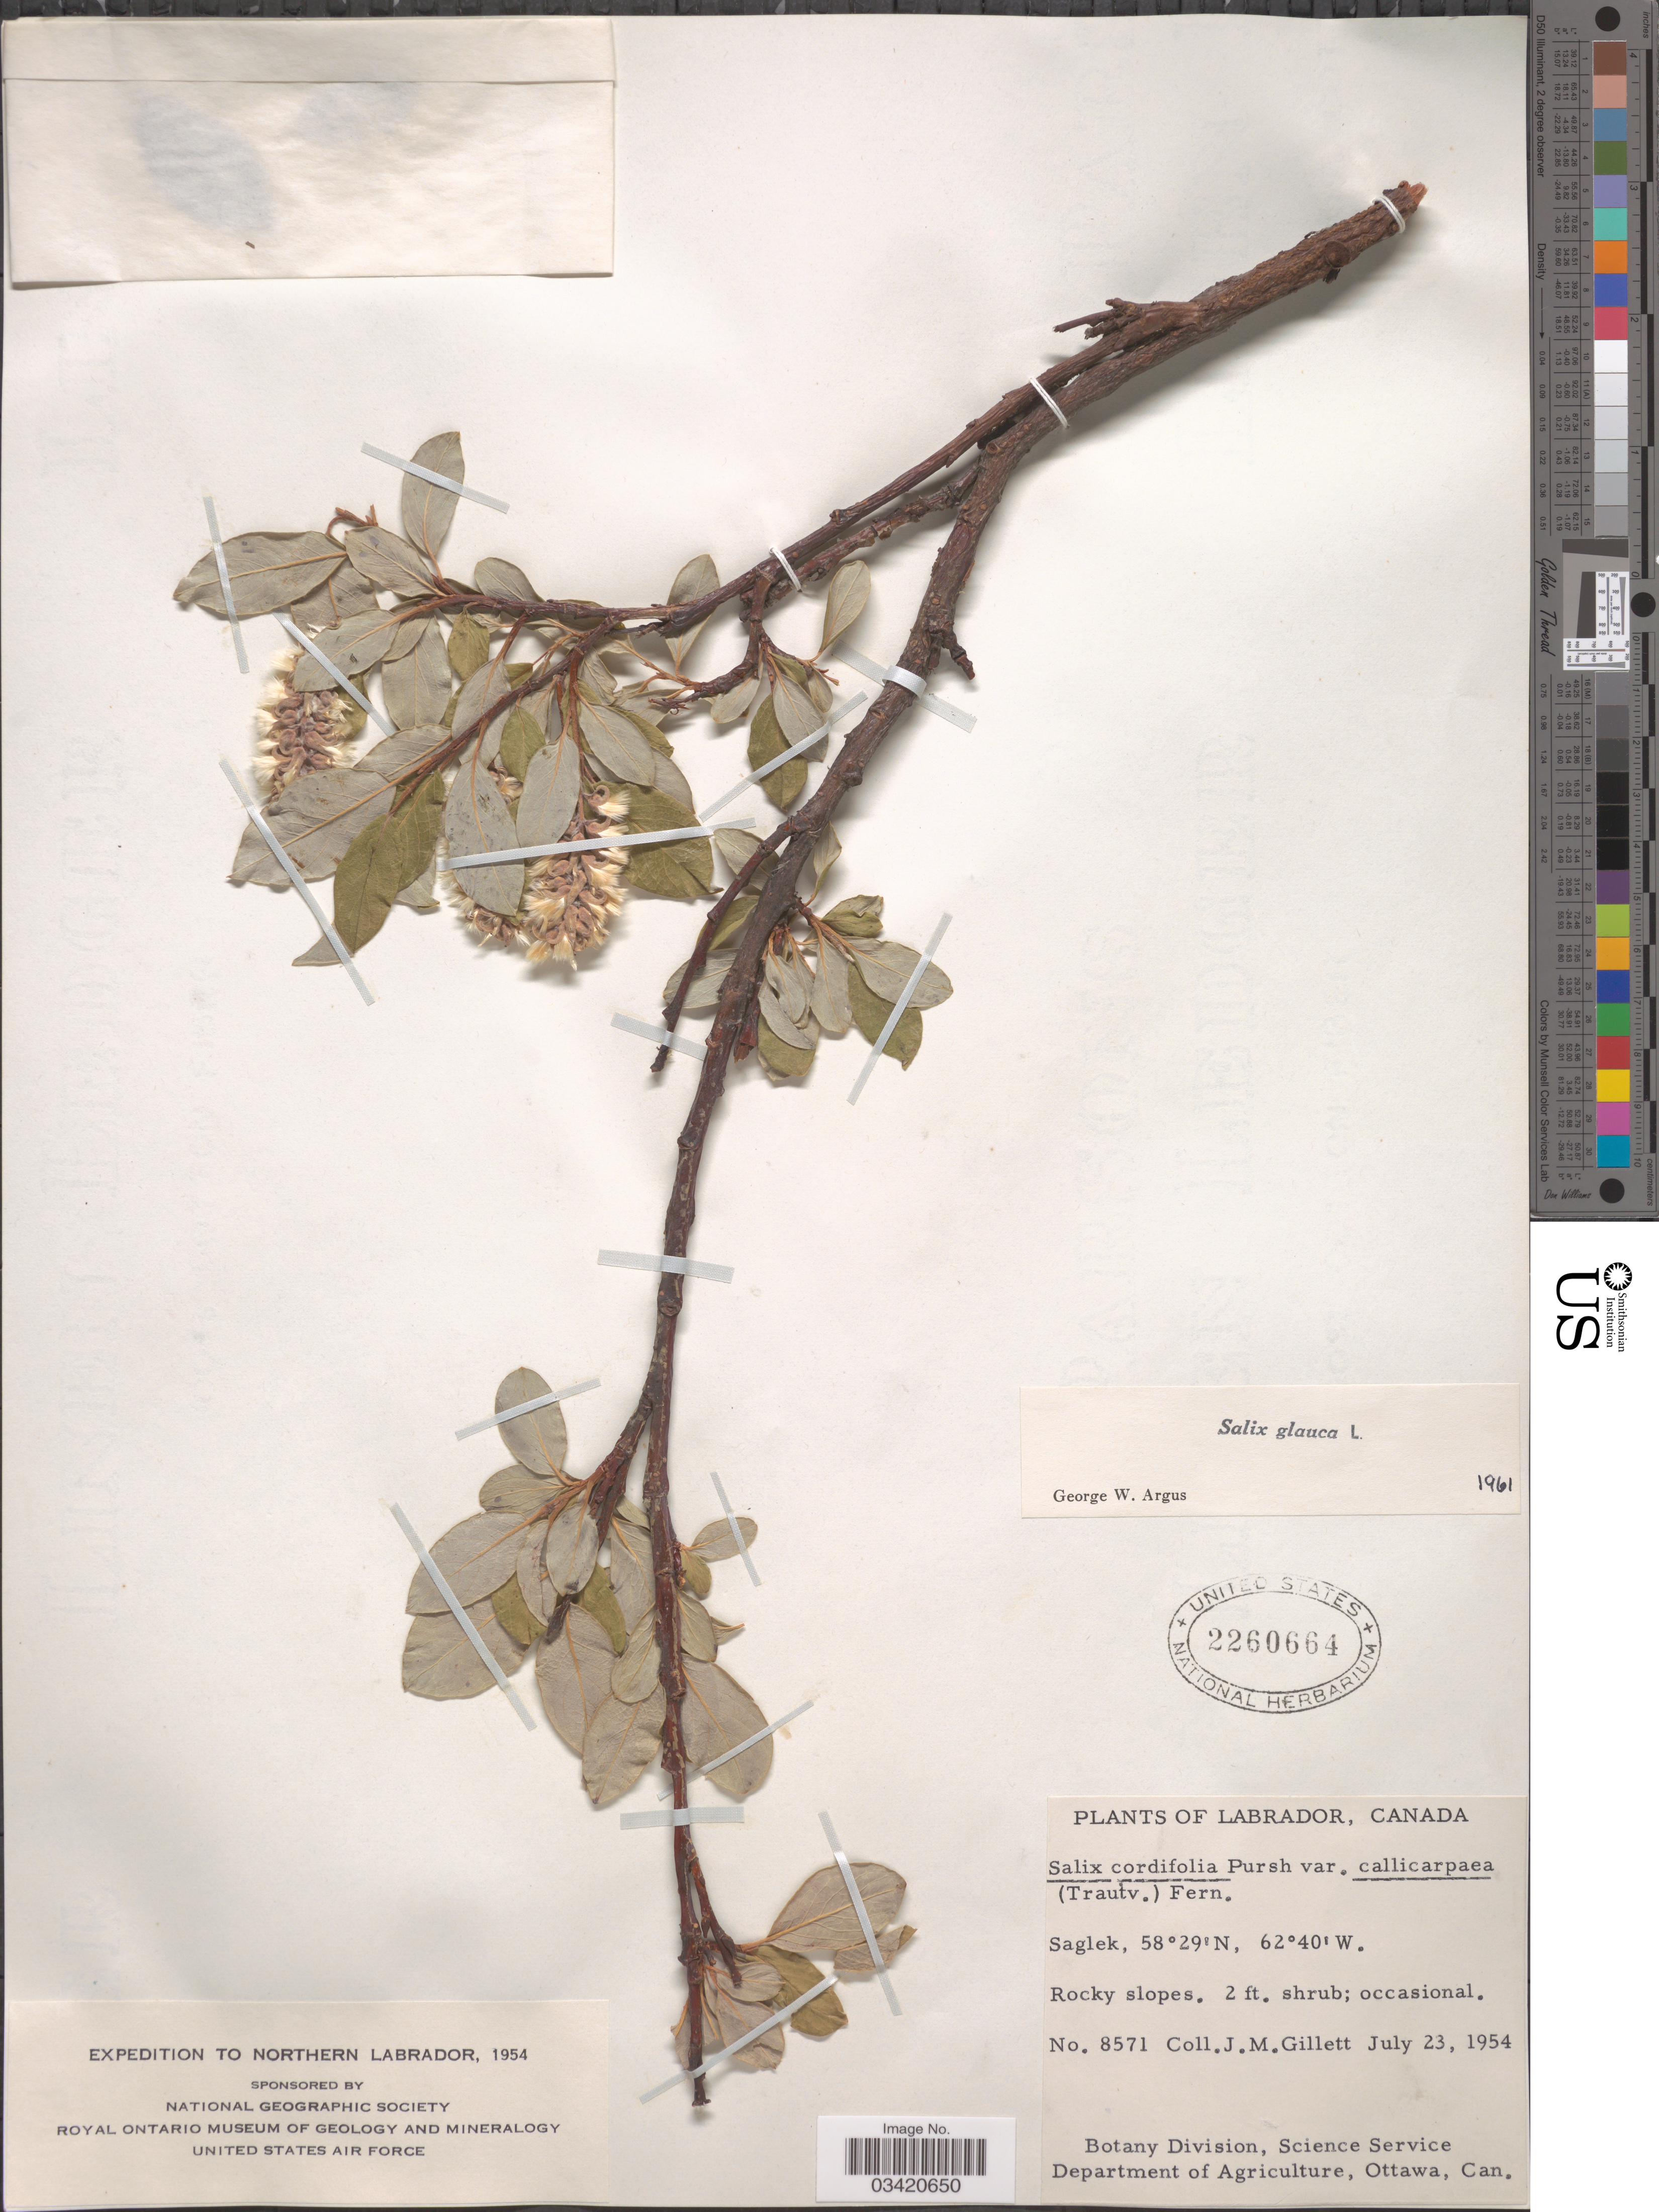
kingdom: Plantae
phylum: Tracheophyta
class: Magnoliopsida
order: Malpighiales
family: Salicaceae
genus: Salix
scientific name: Salix glauca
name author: L.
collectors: J. M. Gillett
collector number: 8571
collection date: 1954-07-23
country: Canada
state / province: Newfoundland and Labrador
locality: Northern Labrador. Saglek.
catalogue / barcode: US 2260664